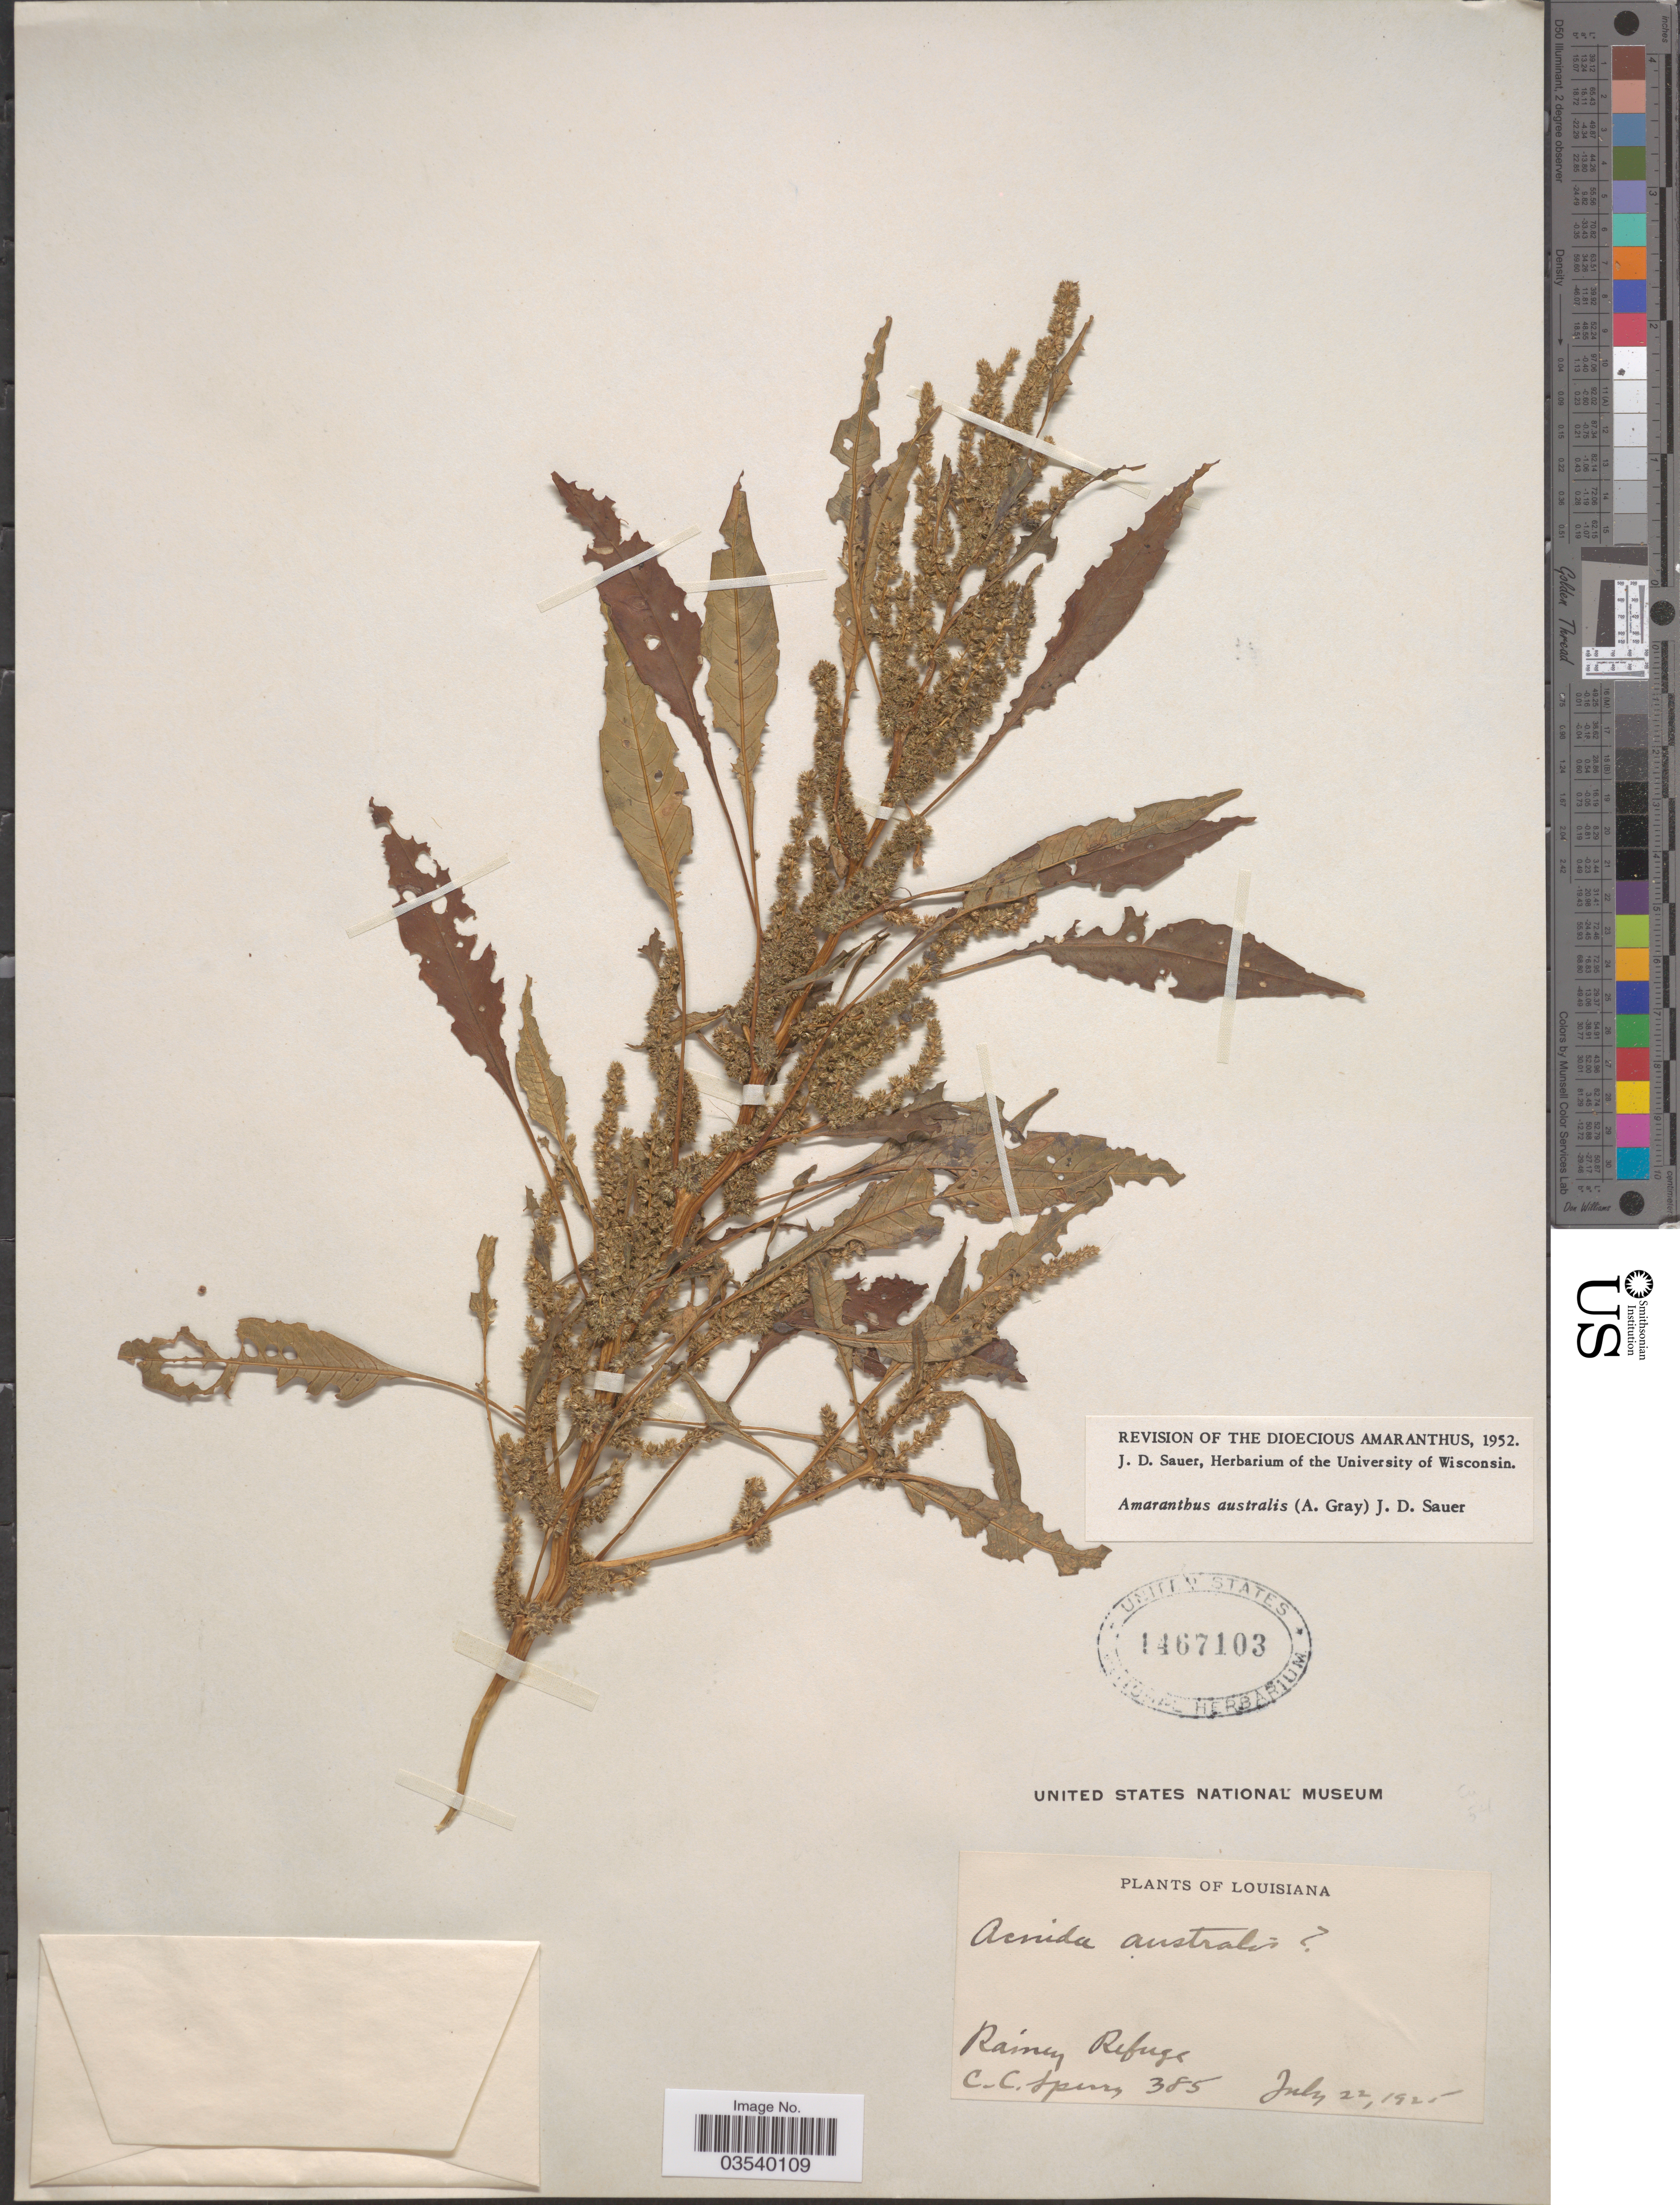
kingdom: Plantae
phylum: Tracheophyta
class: Magnoliopsida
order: Caryophyllales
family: Amaranthaceae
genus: Amaranthus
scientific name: Amaranthus australis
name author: (A. Gray) J.D. Sauer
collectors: C. C. Sperry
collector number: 385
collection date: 1925-07-22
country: United States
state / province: Louisiana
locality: Rainey Refuge.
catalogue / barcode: US 1467103